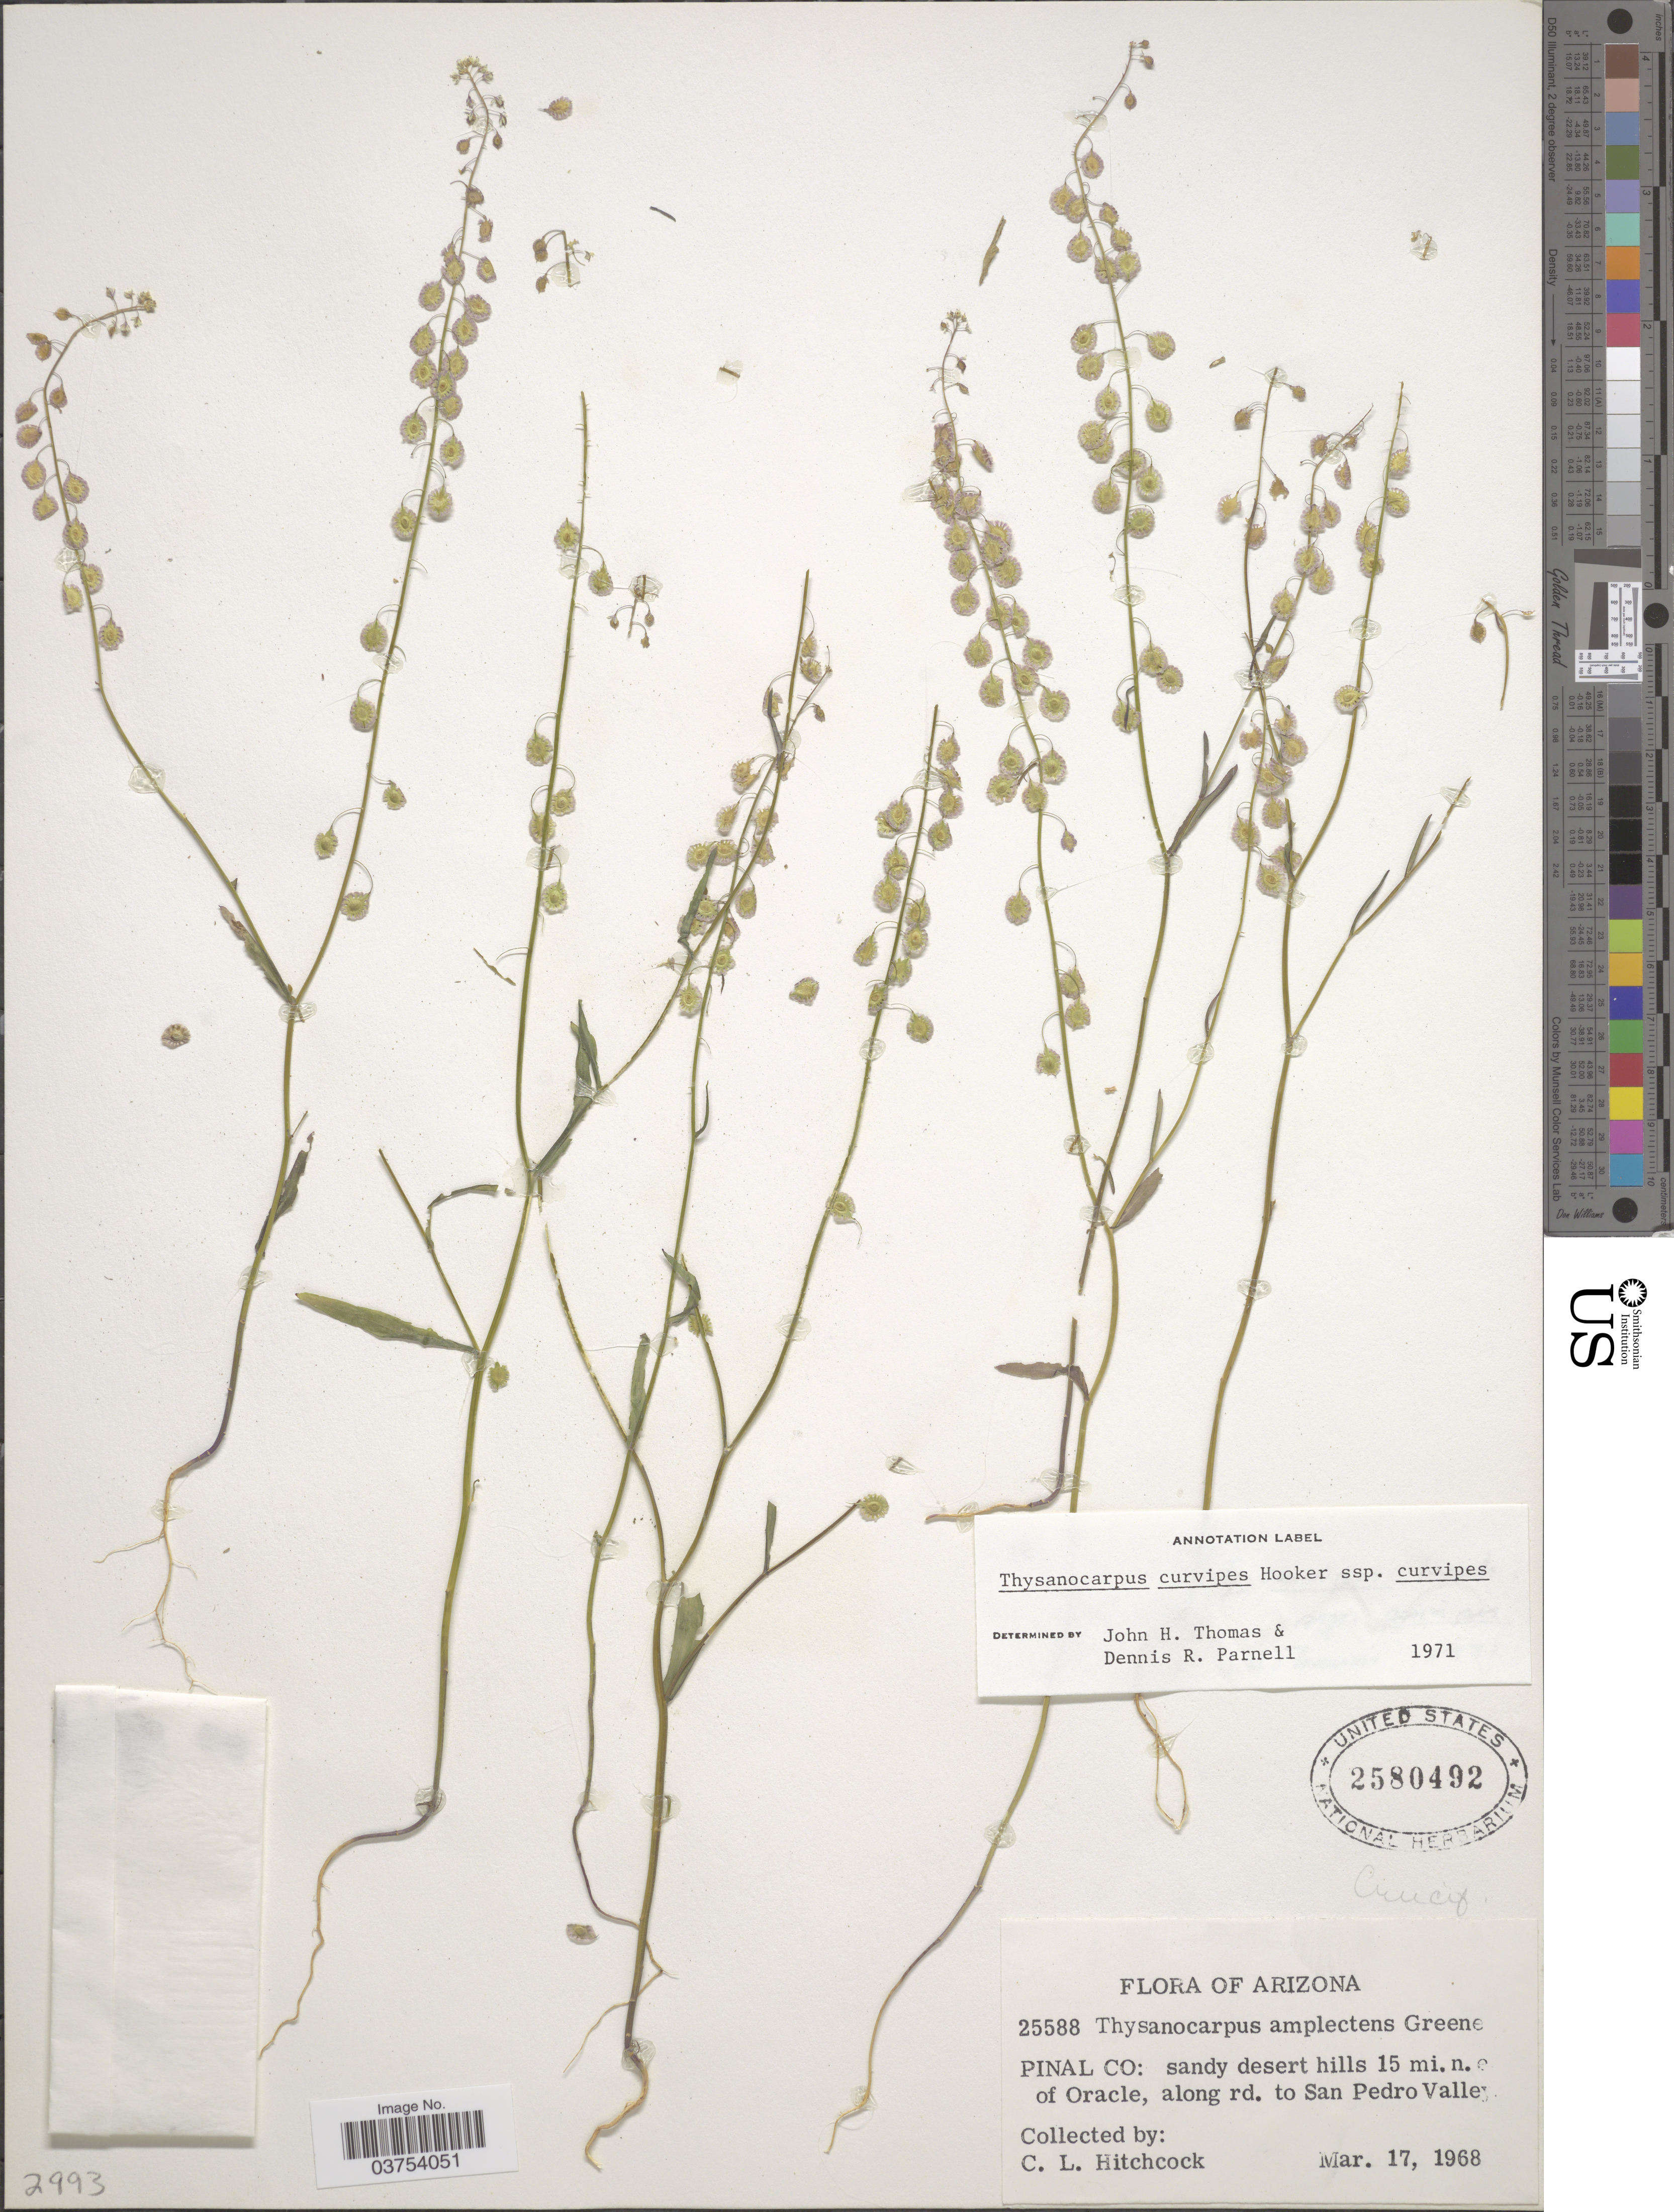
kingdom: Plantae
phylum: Tracheophyta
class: Magnoliopsida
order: Brassicales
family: Brassicaceae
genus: Thysanocarpus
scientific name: Thysanocarpus amplectens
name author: Greene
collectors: C. L. Hitchcock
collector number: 25588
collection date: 1968-03-17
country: United States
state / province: Arizona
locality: Pinal Co: sandy desert hills 15 mi. n. e of Oracle, along rd. to San Pedro Valley.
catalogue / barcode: US 2580492